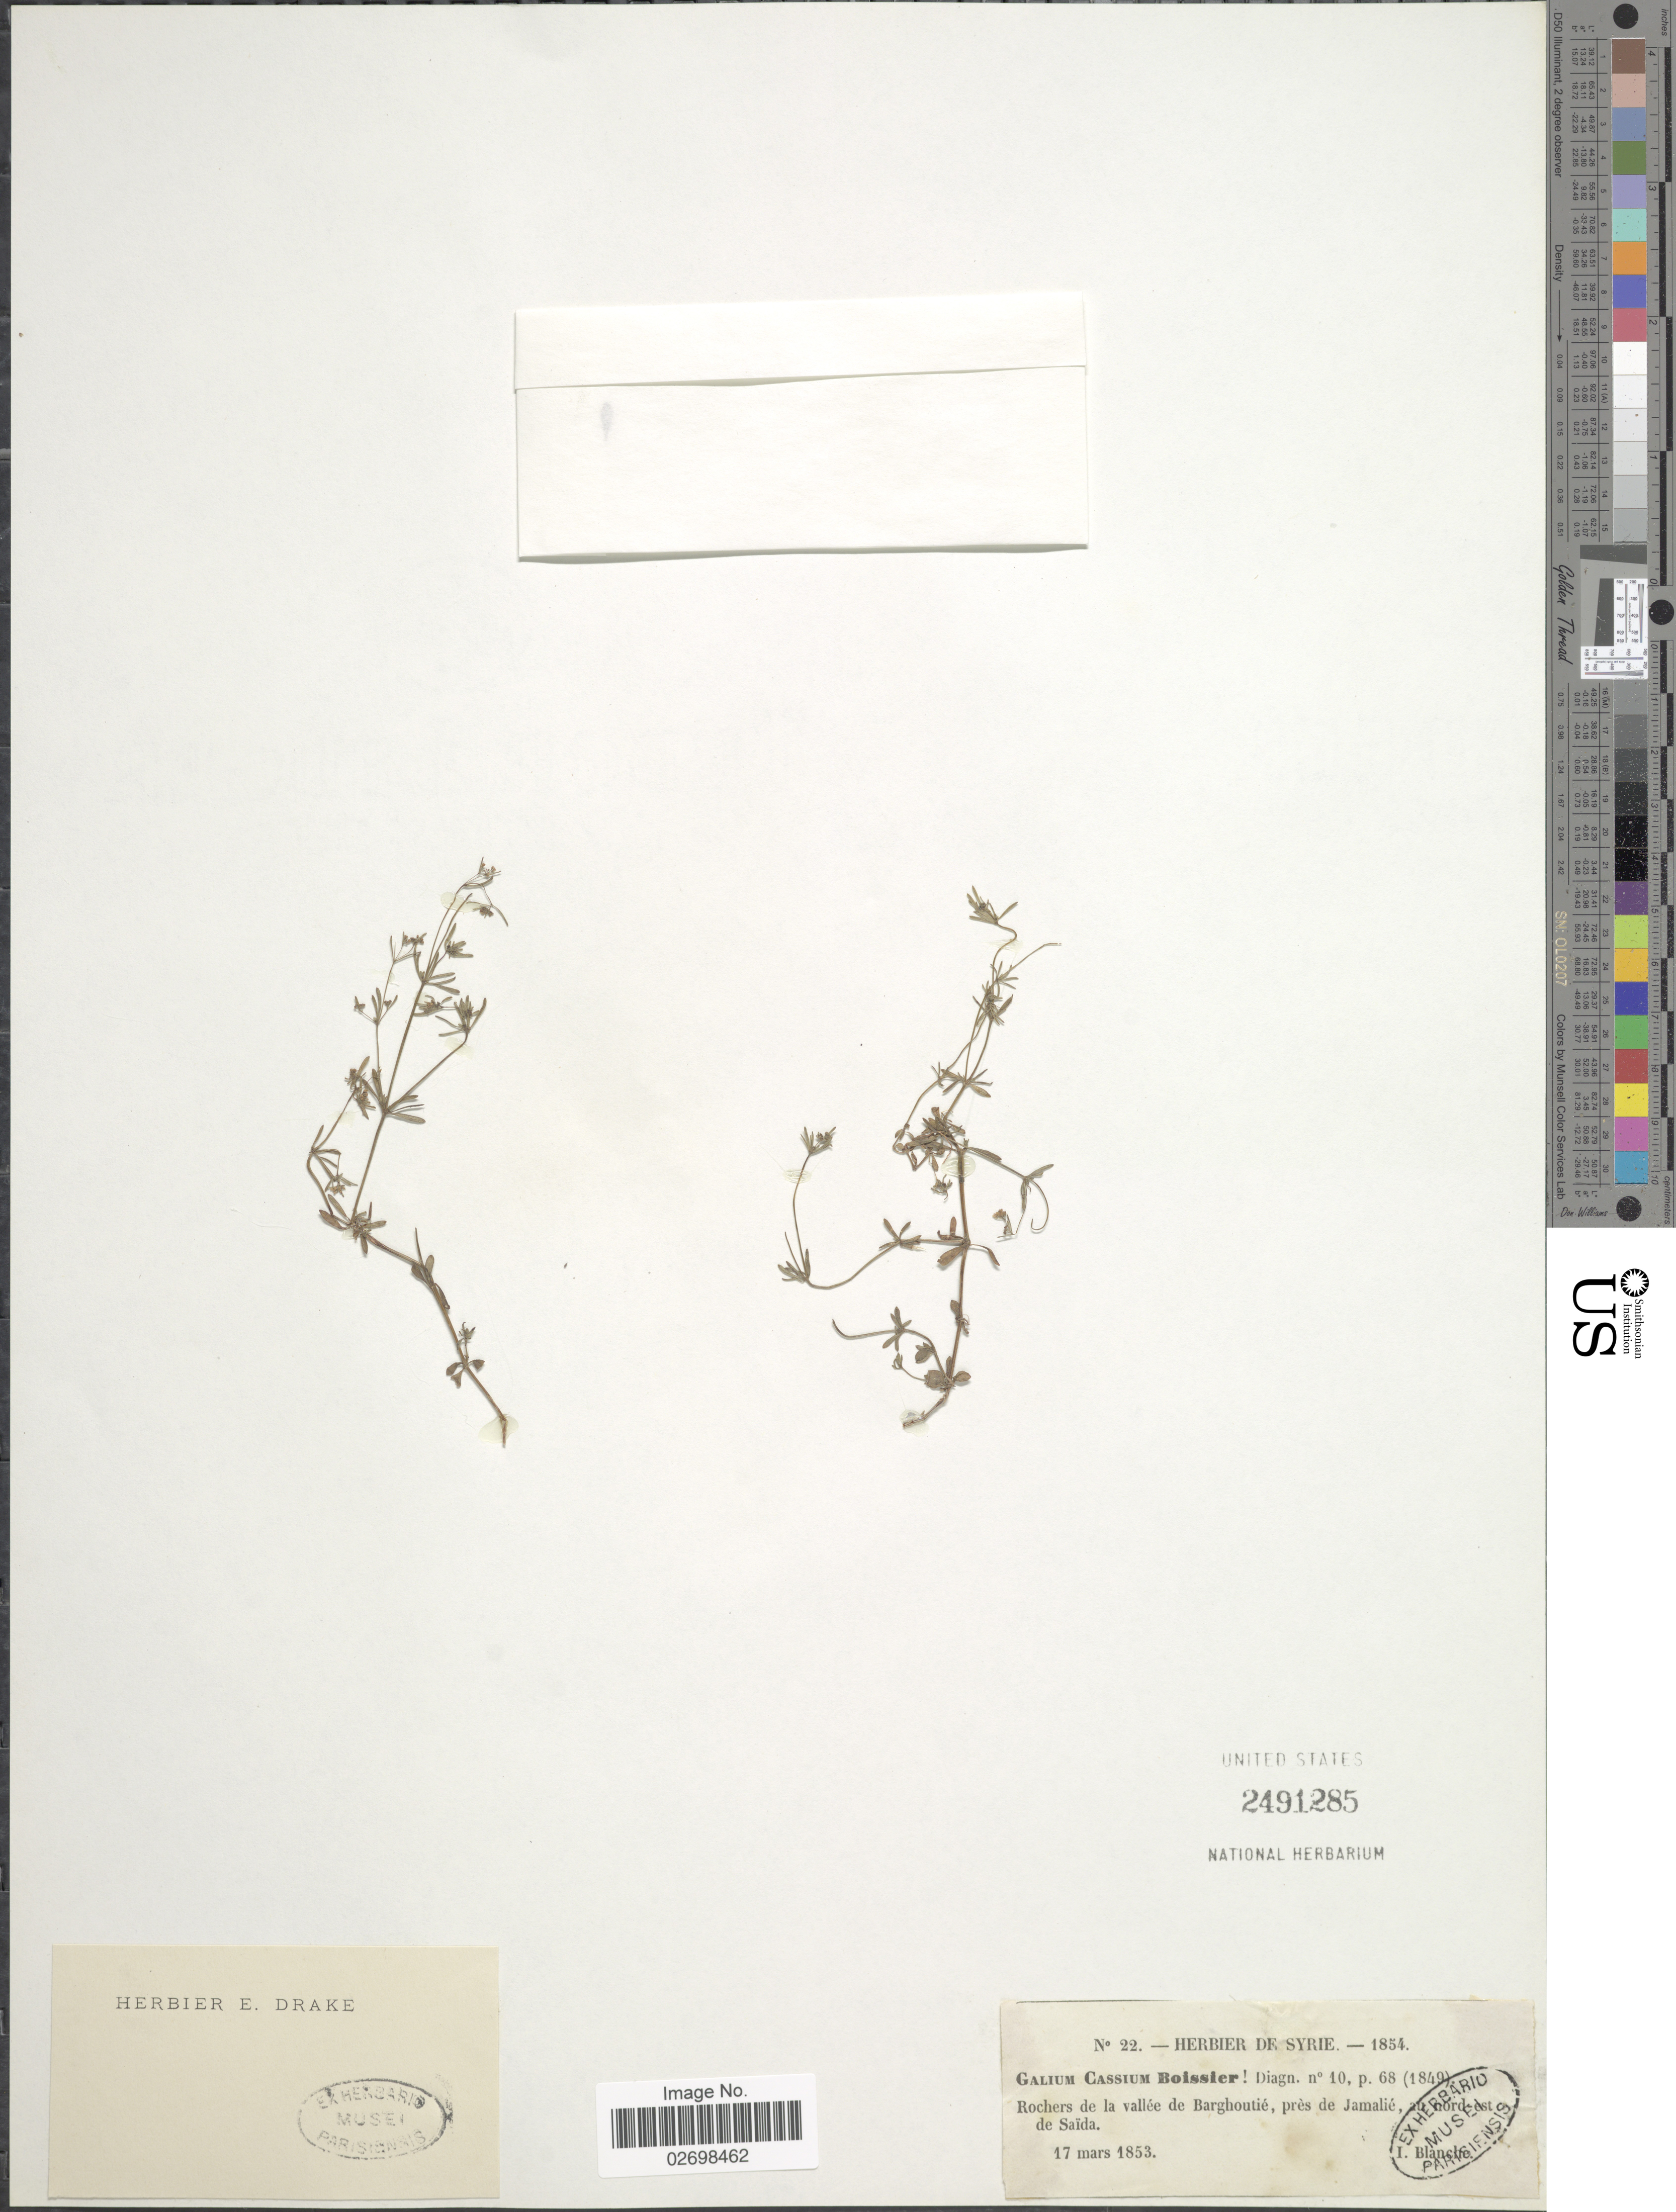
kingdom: Plantae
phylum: Tracheophyta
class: Magnoliopsida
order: Gentianales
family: Rubiaceae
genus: Galium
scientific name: Galium canum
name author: Req. ex DC.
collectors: I. Blanche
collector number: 22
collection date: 1853-03-17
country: Syria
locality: Rochers de la vallee de Bargoutie, pres de Jamlie, au nord-est de Saida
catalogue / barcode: US 2491285